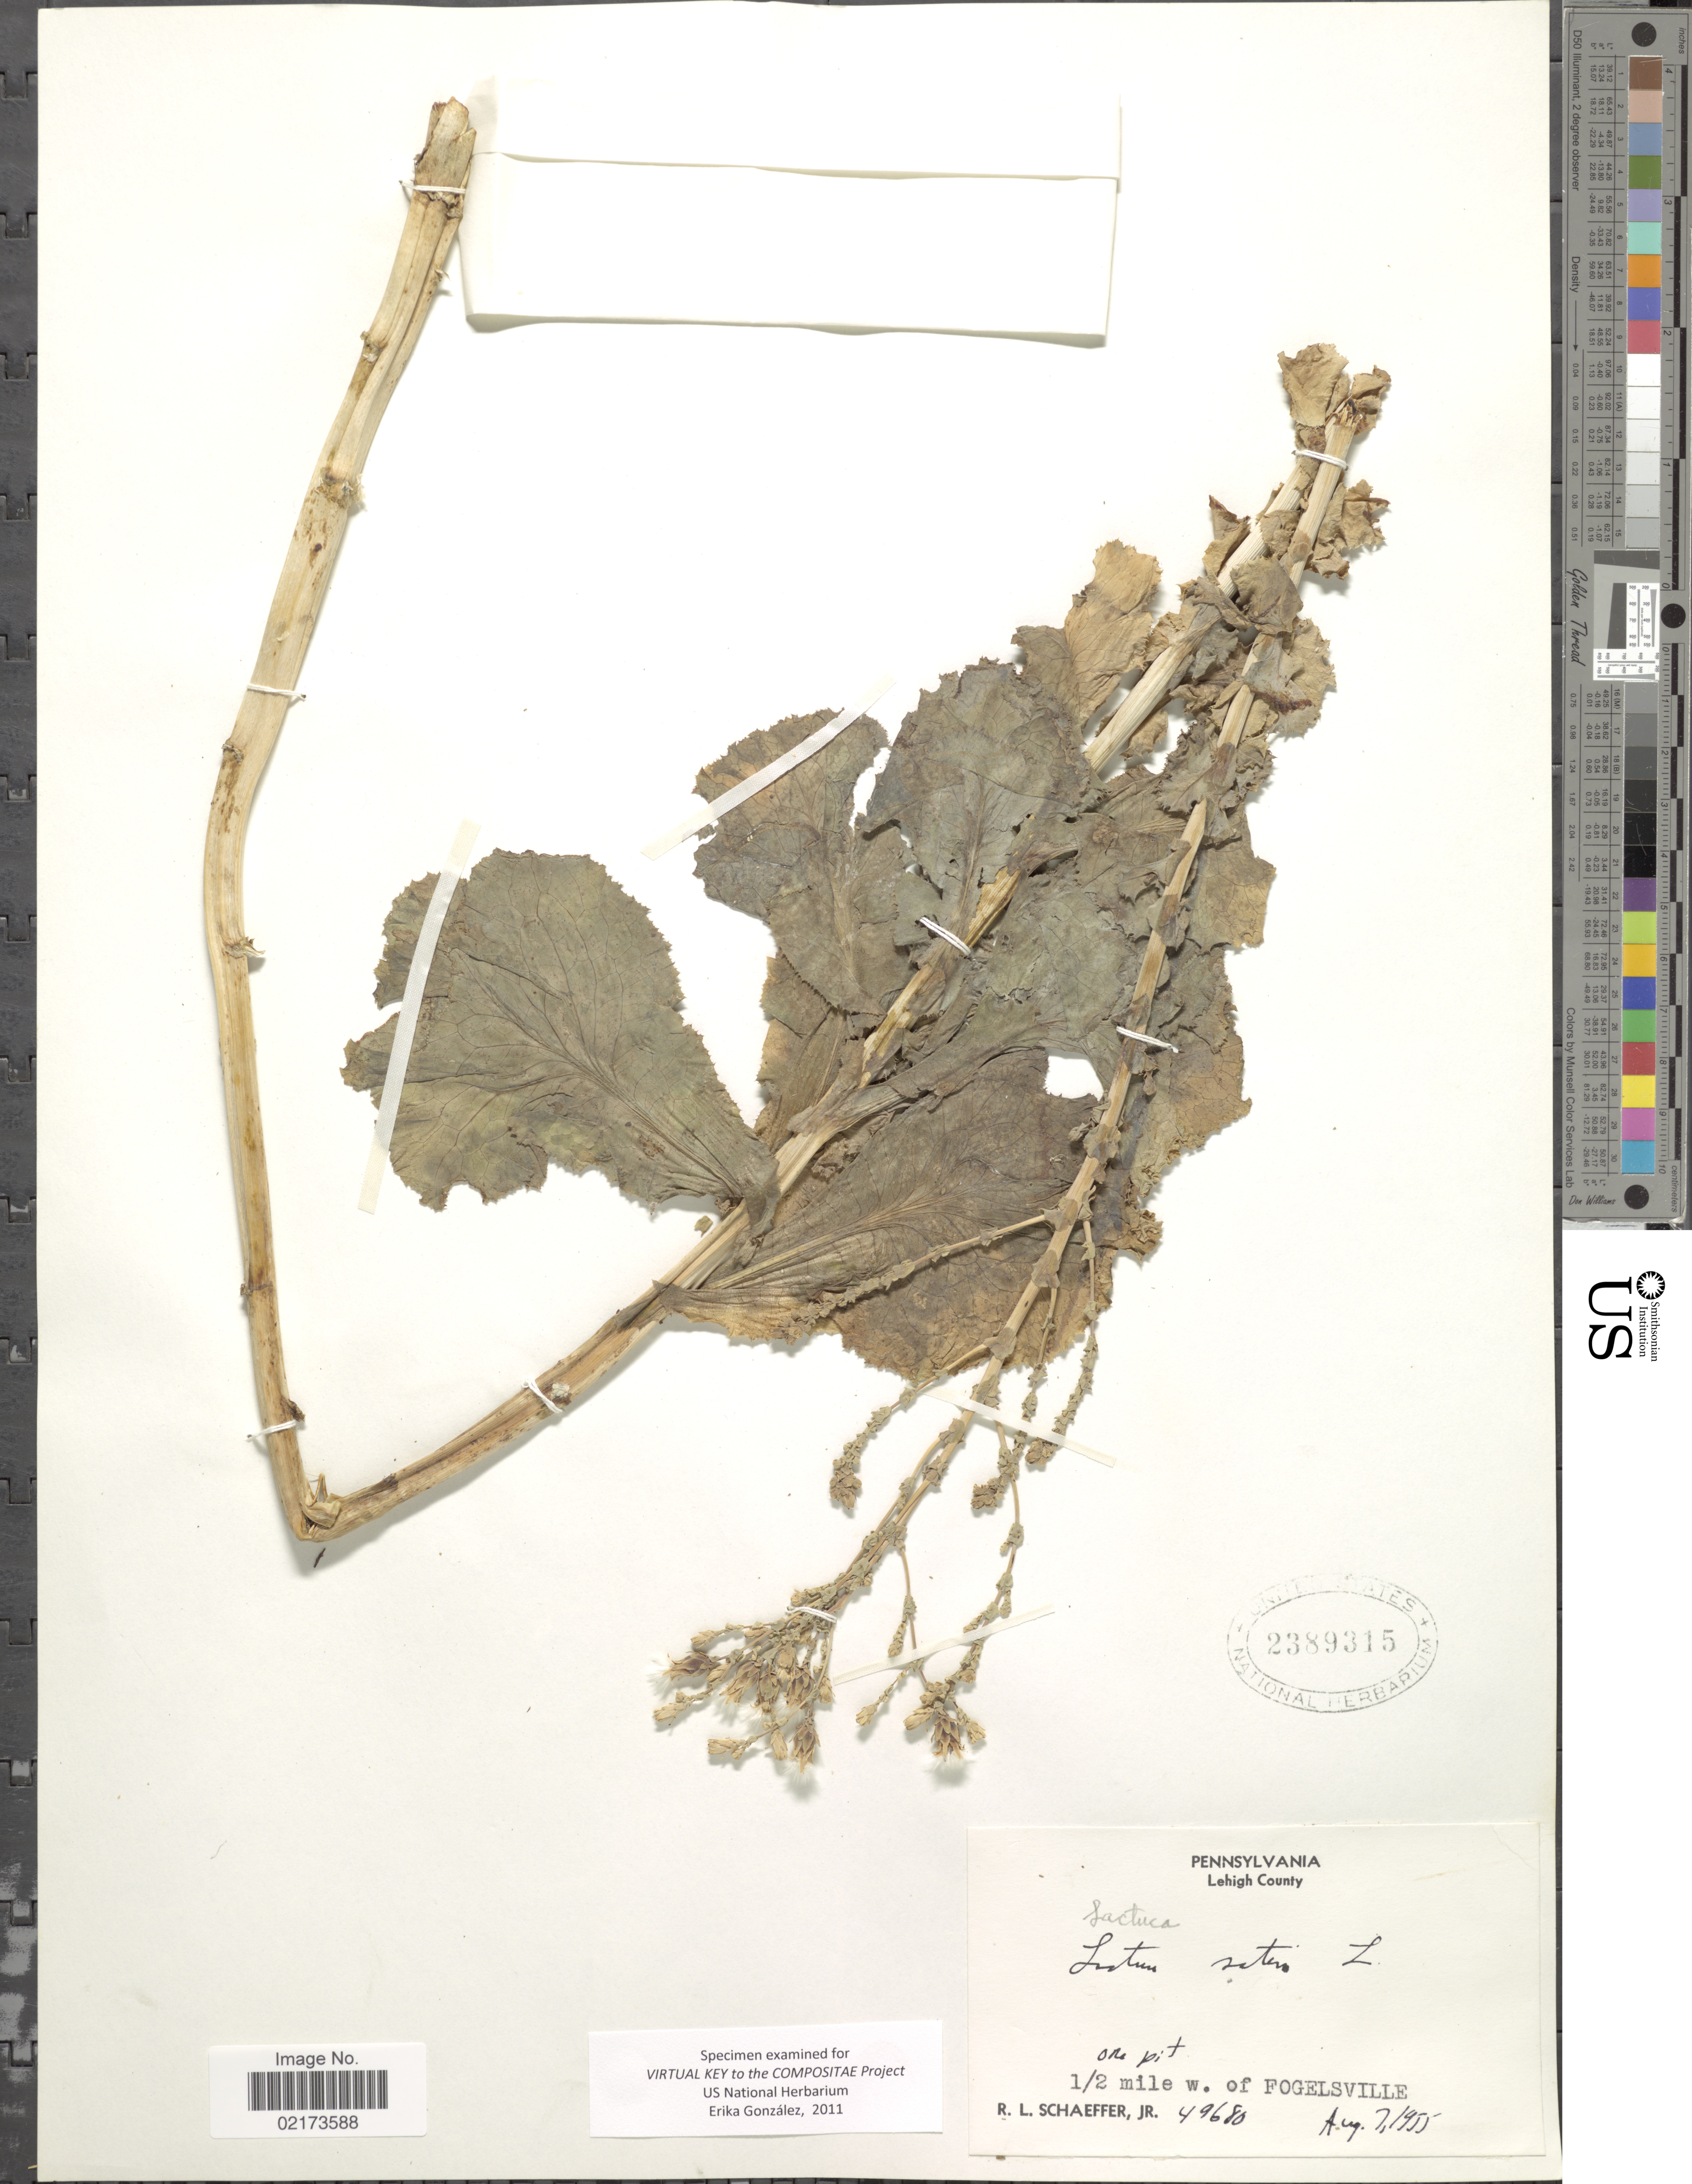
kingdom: Plantae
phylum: Tracheophyta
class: Magnoliopsida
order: Asterales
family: Asteraceae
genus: Lactuca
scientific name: Lactuca sativa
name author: L.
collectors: R. L. Schaeffer Jr.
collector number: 49680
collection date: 1955-08-07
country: United States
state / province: Pennsylvania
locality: Lehigh County, ½ mile w. of Fogelsville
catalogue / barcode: US 2389315